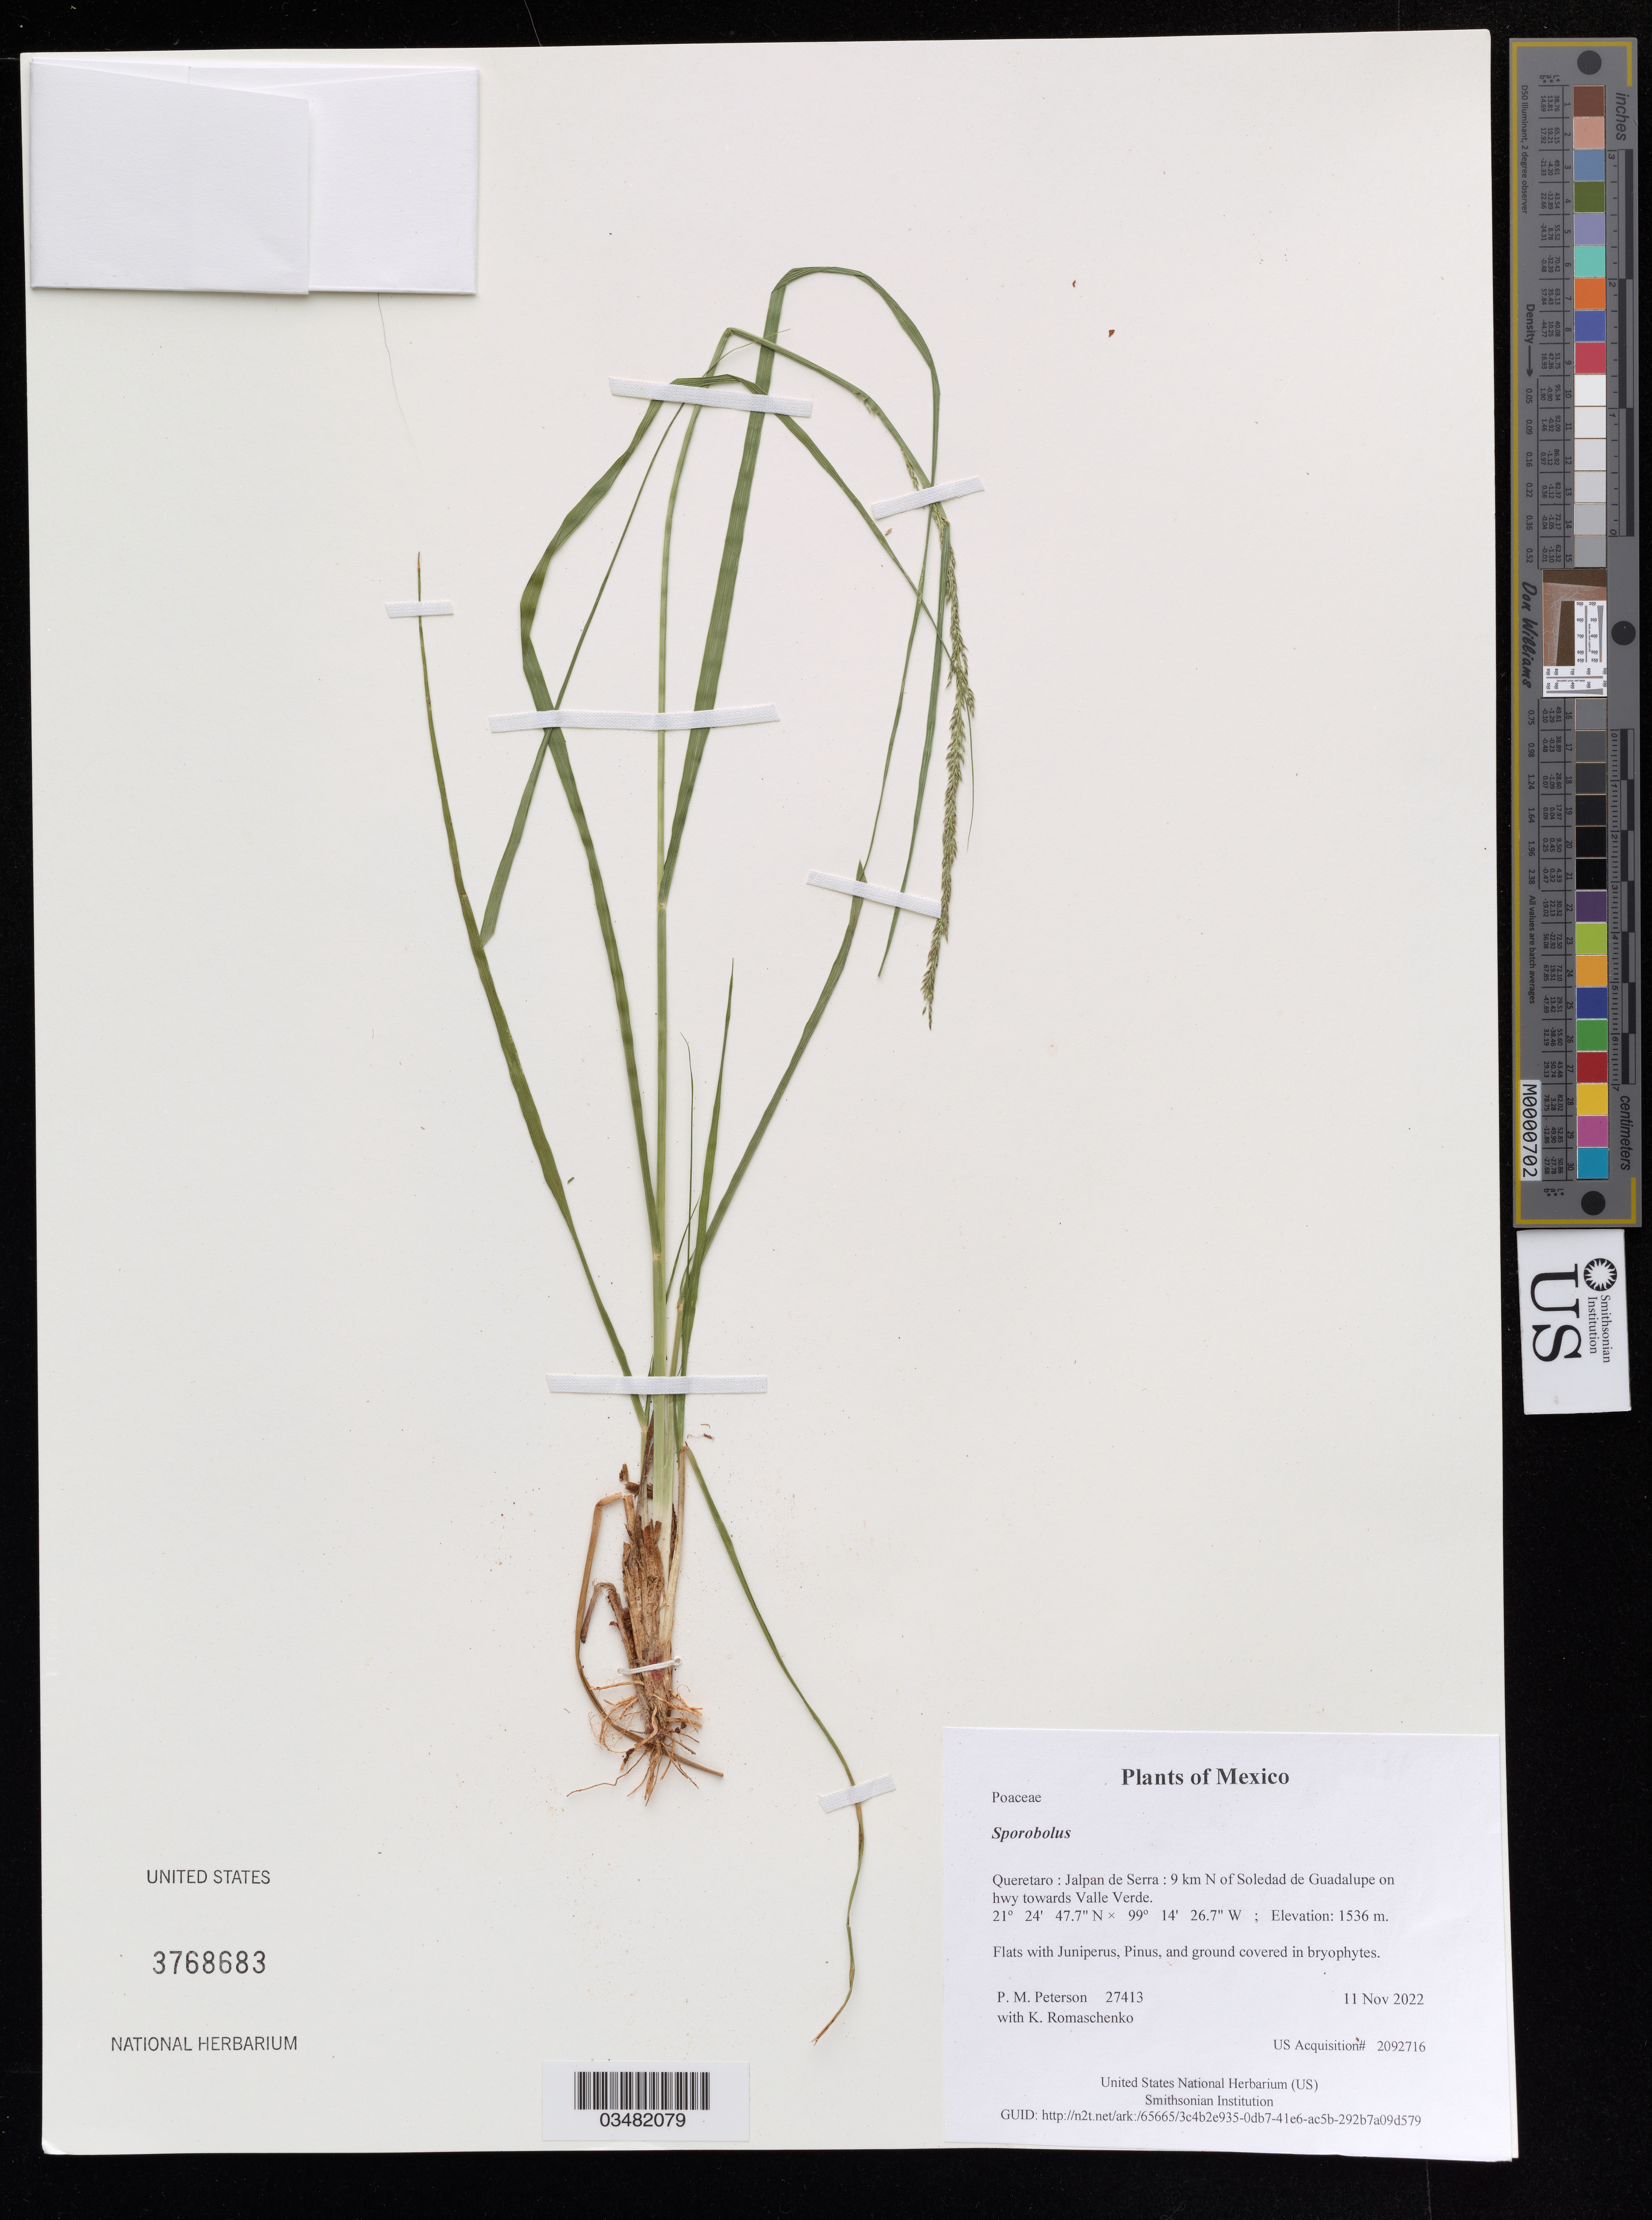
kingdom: Plantae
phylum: Tracheophyta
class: Liliopsida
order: Poales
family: Poaceae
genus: Sporobolus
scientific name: Sporobolus sp.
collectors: P. M. Peterson & K. Romaschenko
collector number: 27413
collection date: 2022-11-11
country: México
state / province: Queretaro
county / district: Jalpan de Serra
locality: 9 km N of Soledad de Guadalupe on hwy towards Valle Verde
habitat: Flats with Juniperus, Pinus, and ground covered in bryophytes.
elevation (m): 1536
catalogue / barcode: US 3768683